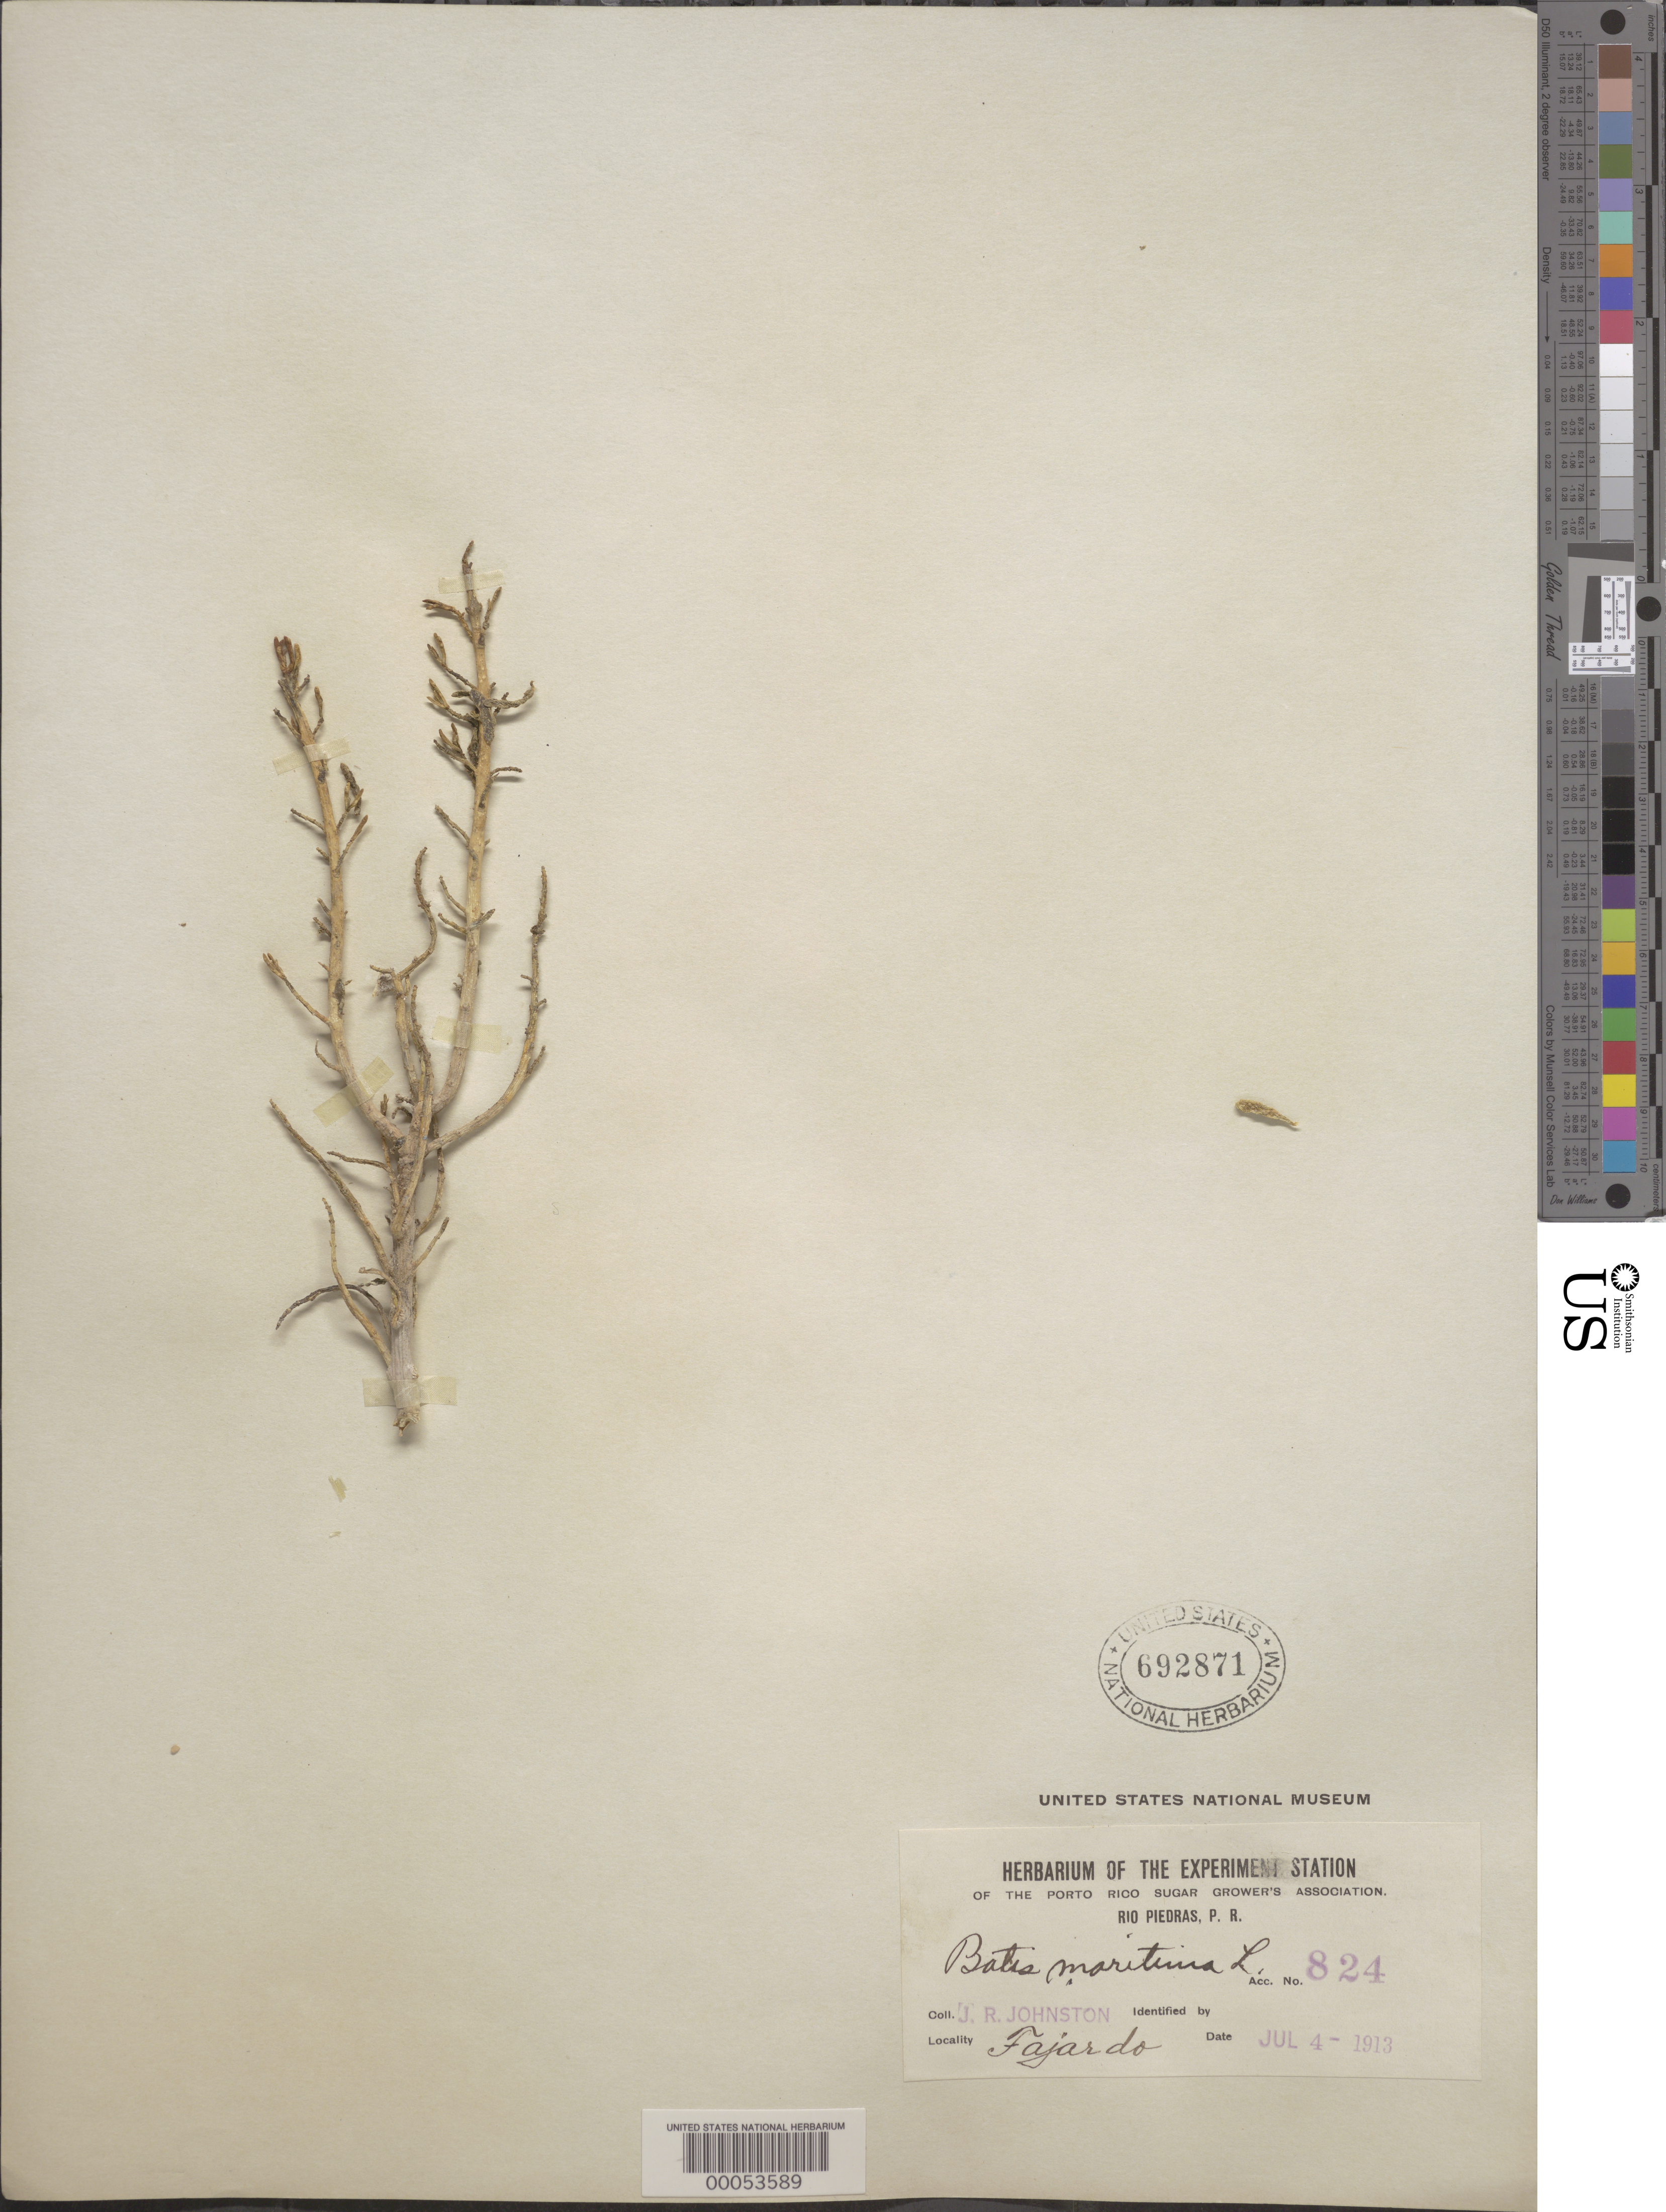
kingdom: Plantae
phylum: Tracheophyta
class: Magnoliopsida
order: Brassicales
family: Bataceae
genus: Batis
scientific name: Batis maritima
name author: L.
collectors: J. Johnston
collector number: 824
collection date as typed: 04 Jul 1913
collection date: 1913-07-04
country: Puerto Rico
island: Greater Antilles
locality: Fajardo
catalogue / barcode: US 692871